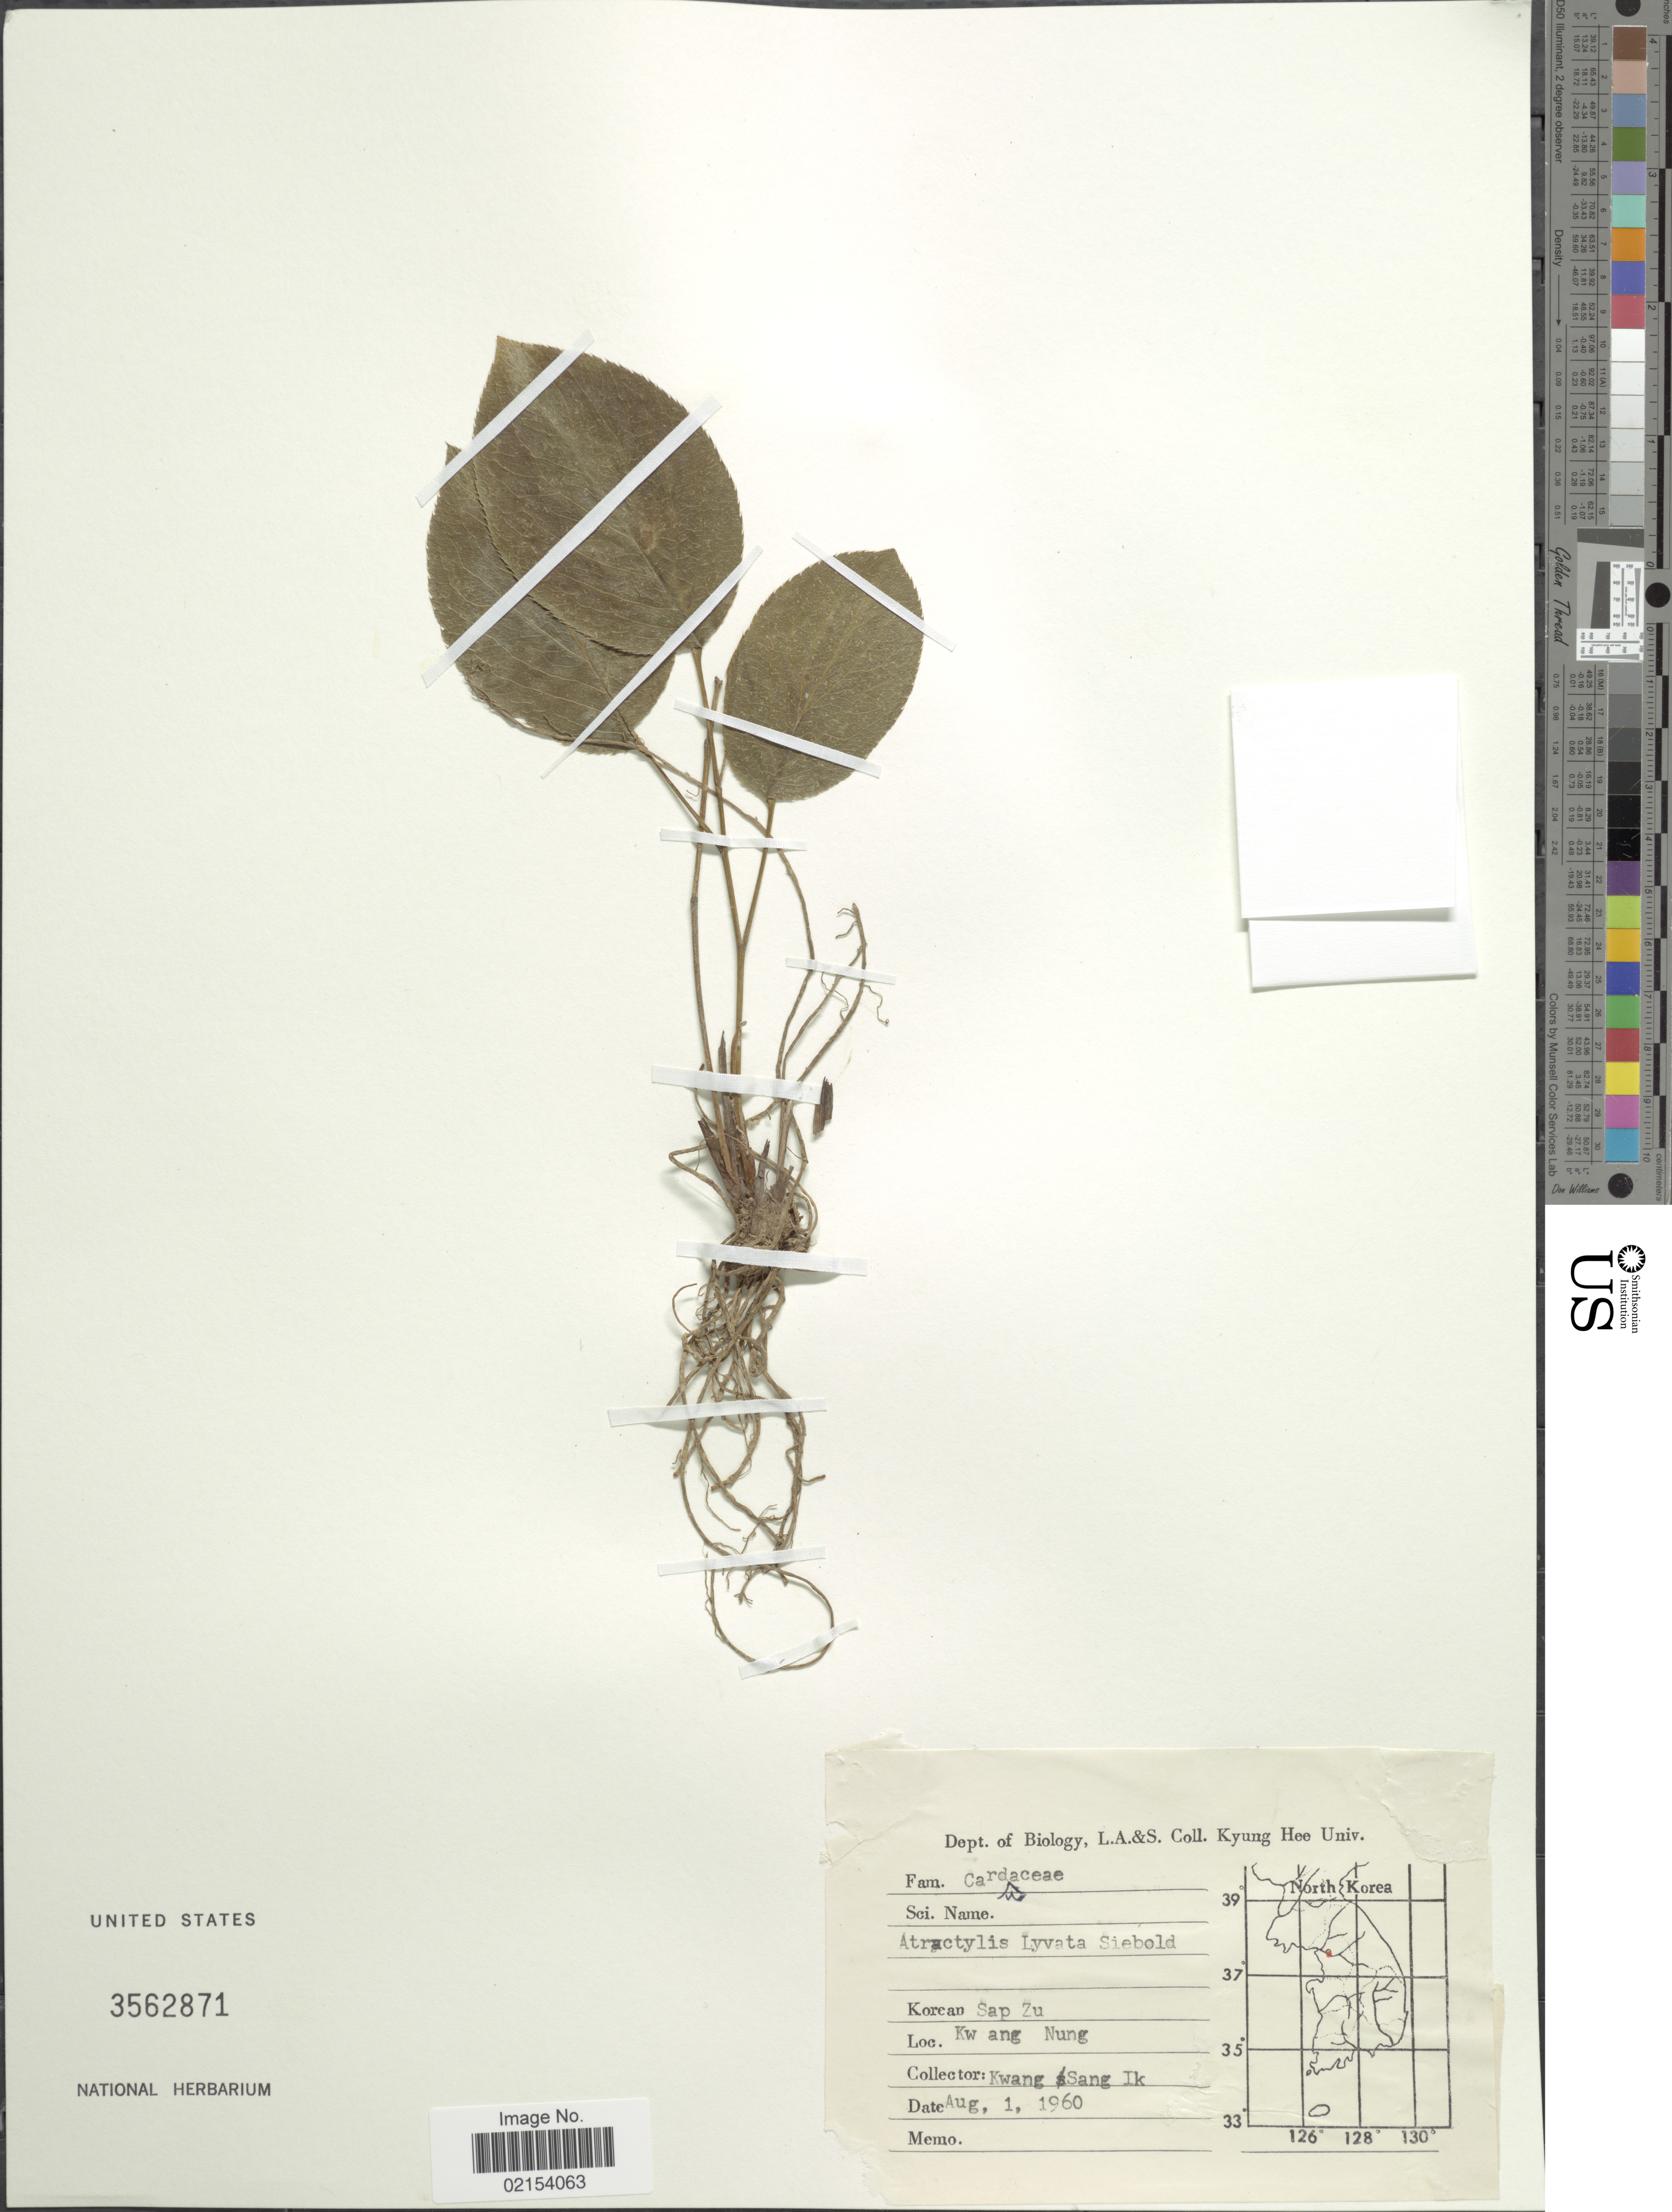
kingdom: Plantae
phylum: Tracheophyta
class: Magnoliopsida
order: Asterales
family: Asteraceae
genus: Atractylodes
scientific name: Atractylodes lancea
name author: (Thunb.) DC.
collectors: Kwang Sang Ik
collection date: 1960-08-01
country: South Korea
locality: Kwang Nung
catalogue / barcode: US 3562871